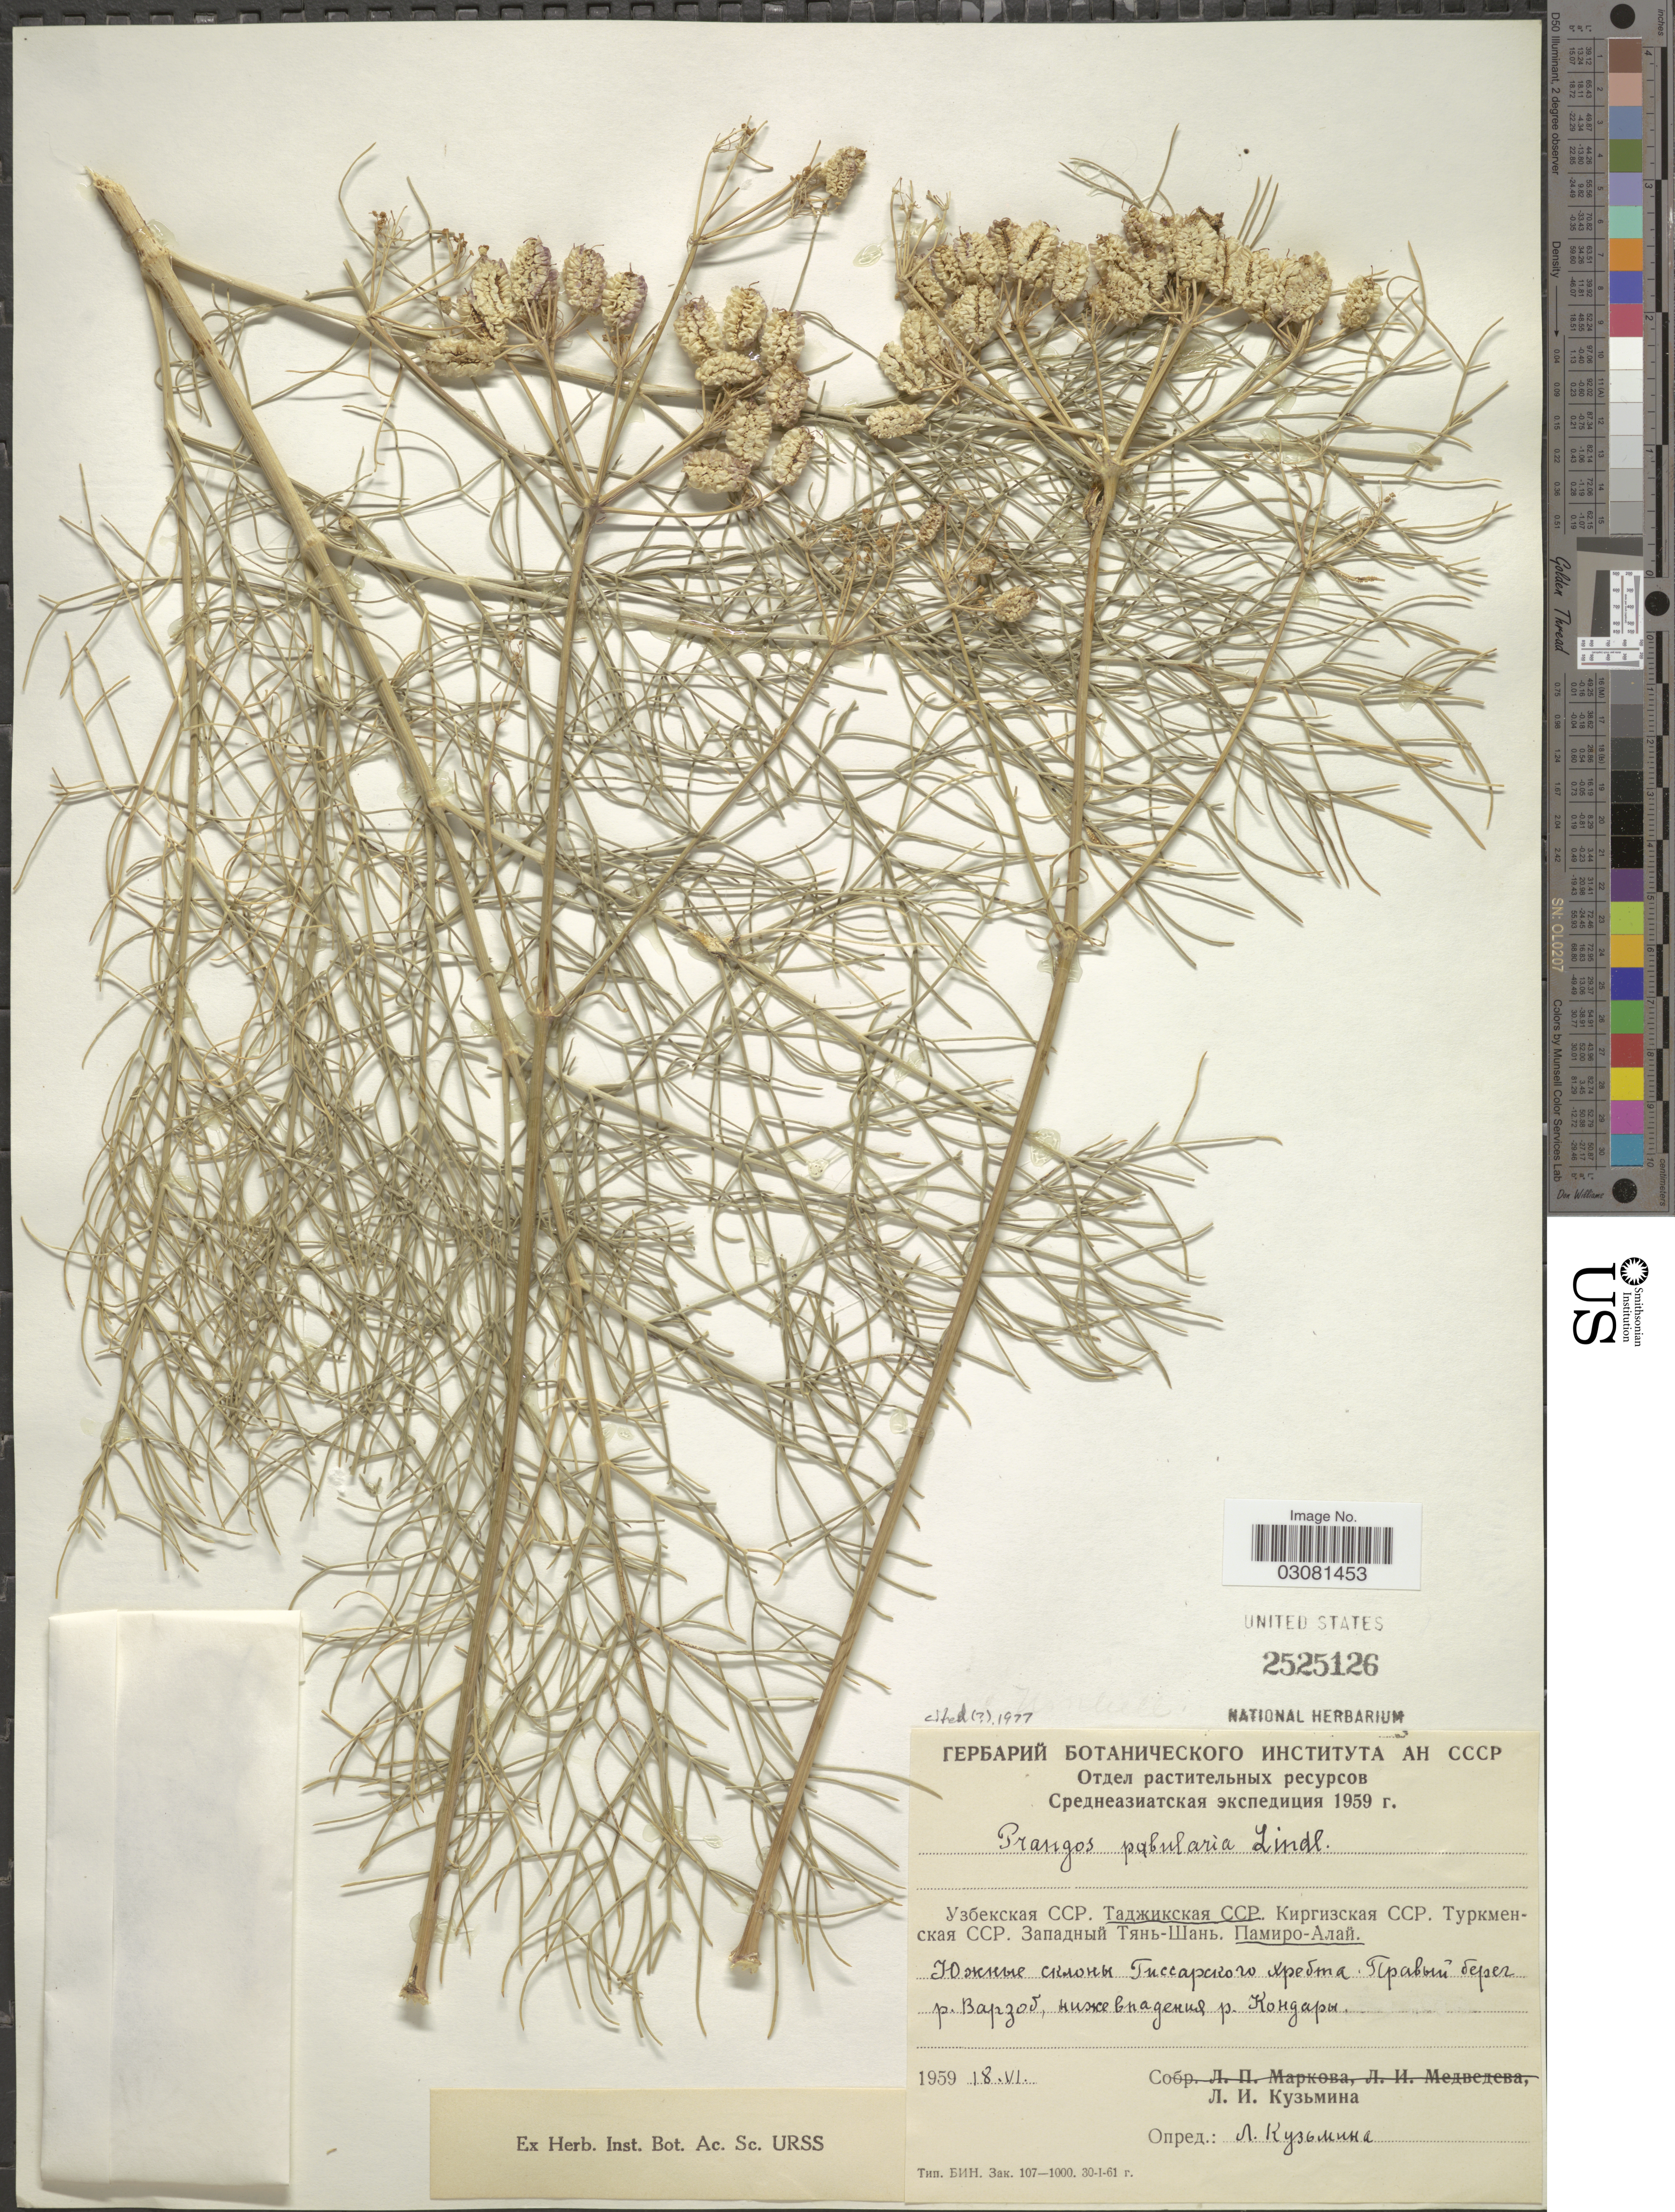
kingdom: Plantae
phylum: Tracheophyta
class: Magnoliopsida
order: Apiales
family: Apiaceae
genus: Prangos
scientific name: Prangos pabularia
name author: Lindl.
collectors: L. Kuzmina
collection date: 1959-06-18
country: Tajikistan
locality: South slopes of Gissar Range, right shore of River Varzob, near junction with River Kondara.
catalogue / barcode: US 2525126